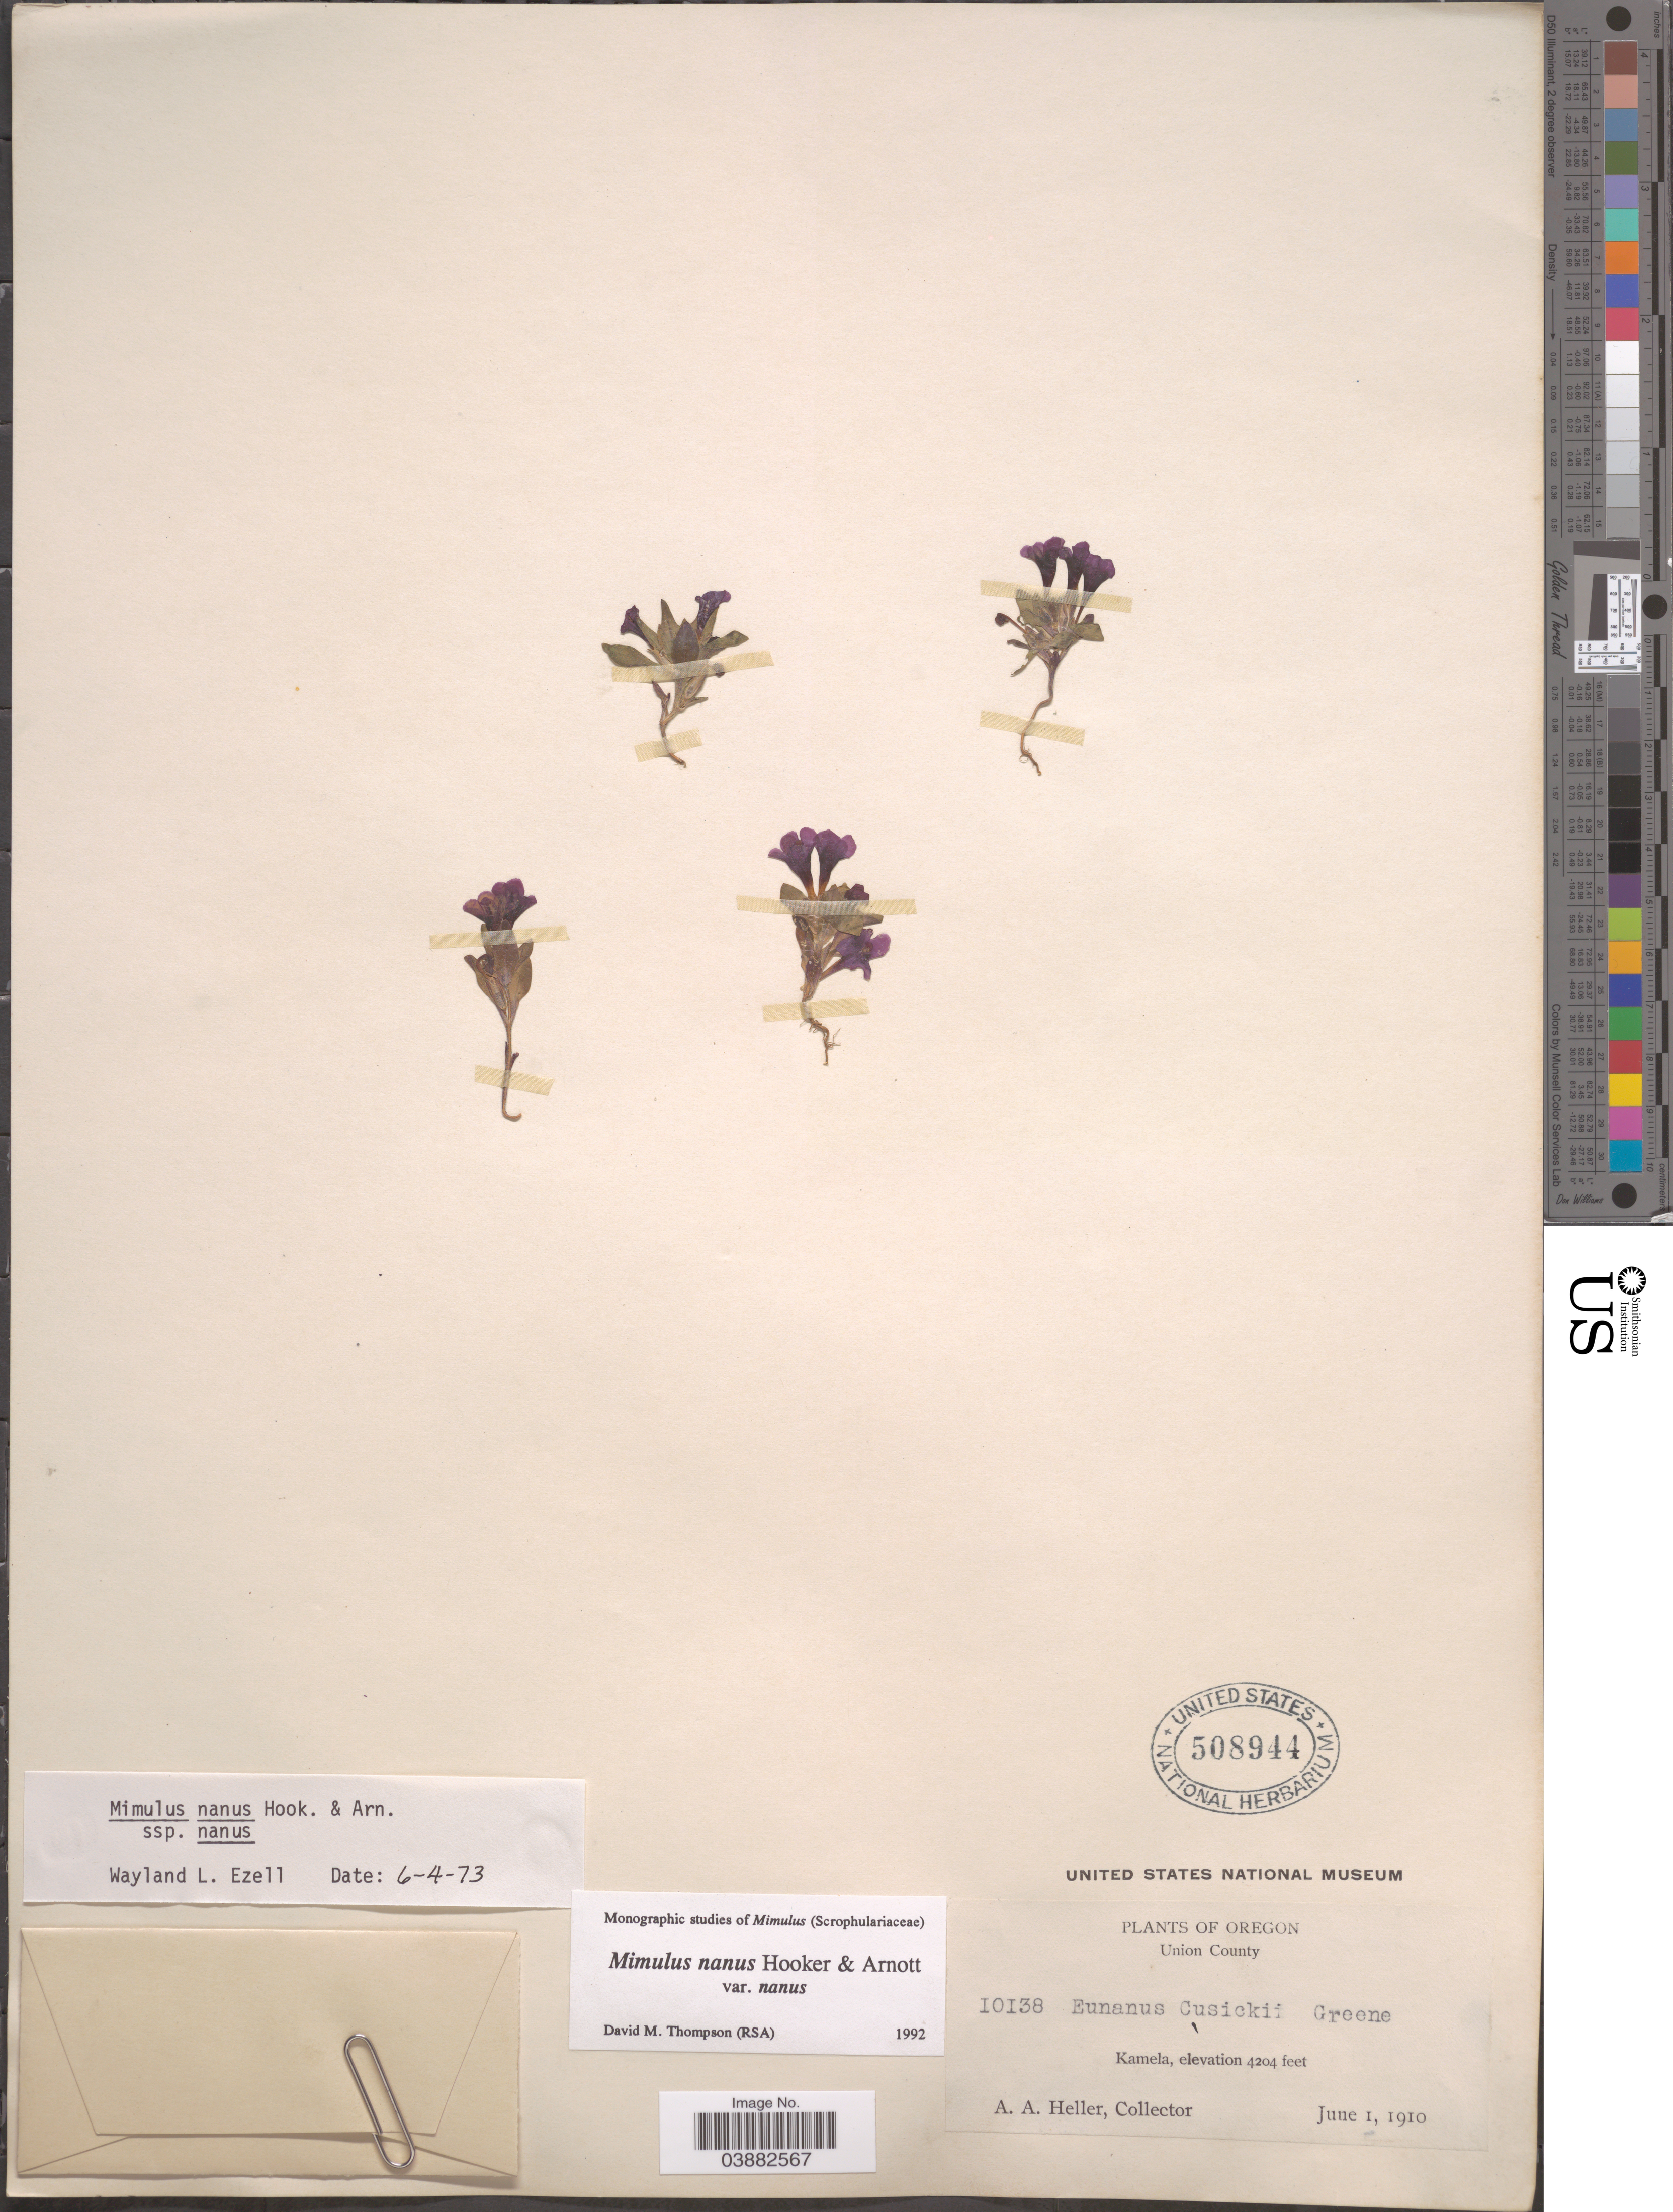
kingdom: Plantae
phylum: Tracheophyta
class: Magnoliopsida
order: Lamiales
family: Phrymaceae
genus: Mimulus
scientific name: Mimulus nanus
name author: Hook. & Arn.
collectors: A. A. Heller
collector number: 10138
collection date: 1910-06-01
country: United States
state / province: Oregon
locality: Union County. Kamela.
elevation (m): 1281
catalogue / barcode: US 508944